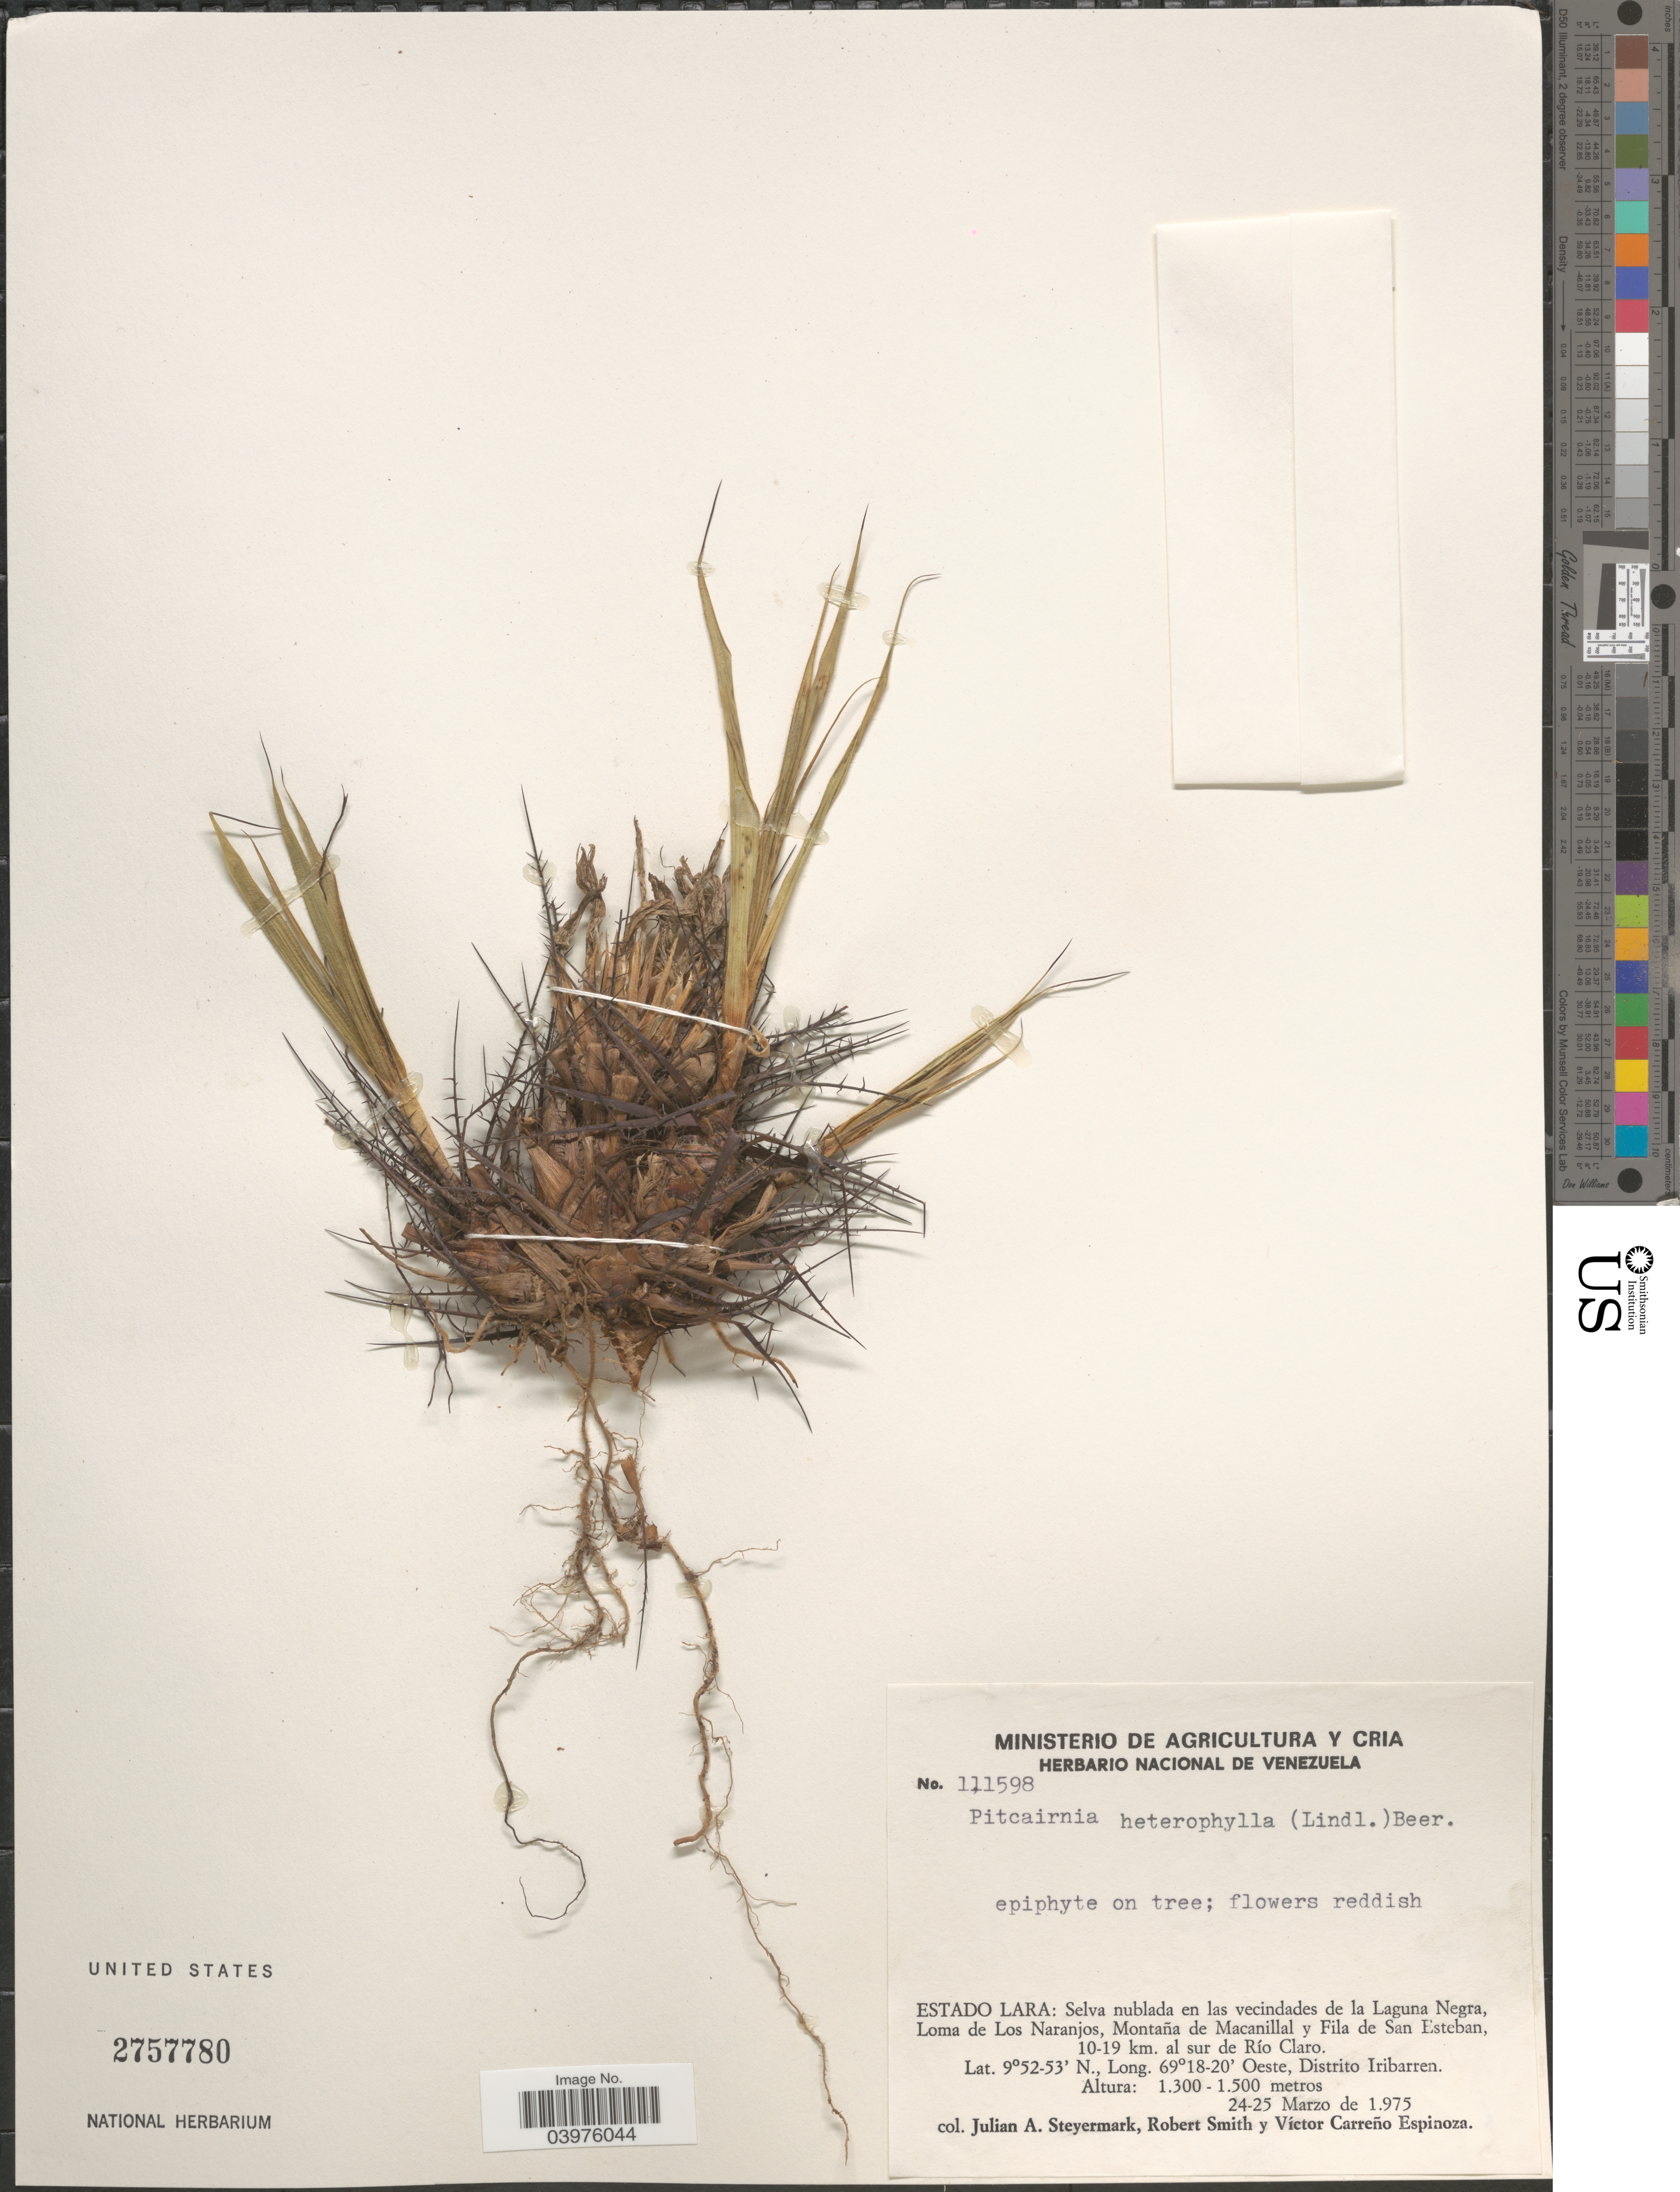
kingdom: Plantae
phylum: Tracheophyta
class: Liliopsida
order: Poales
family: Bromeliaceae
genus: Pitcairnia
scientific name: Pitcairnia heterophylla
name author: (Lindl.) Beer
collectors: J. Steyermark, R. Smith & V. Carreño E.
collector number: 111598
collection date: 1975-03-24/1975-03-25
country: Venezuela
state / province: Lara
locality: Selva nublada en las vecindades de la Laguna Negra, Loma de Los Naranjos, Montaña de Macanillal y Fila de San Esteban, 10-19 km. al sur de Río Claro. Distrito Iribarren.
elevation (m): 1300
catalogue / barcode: US 2757780